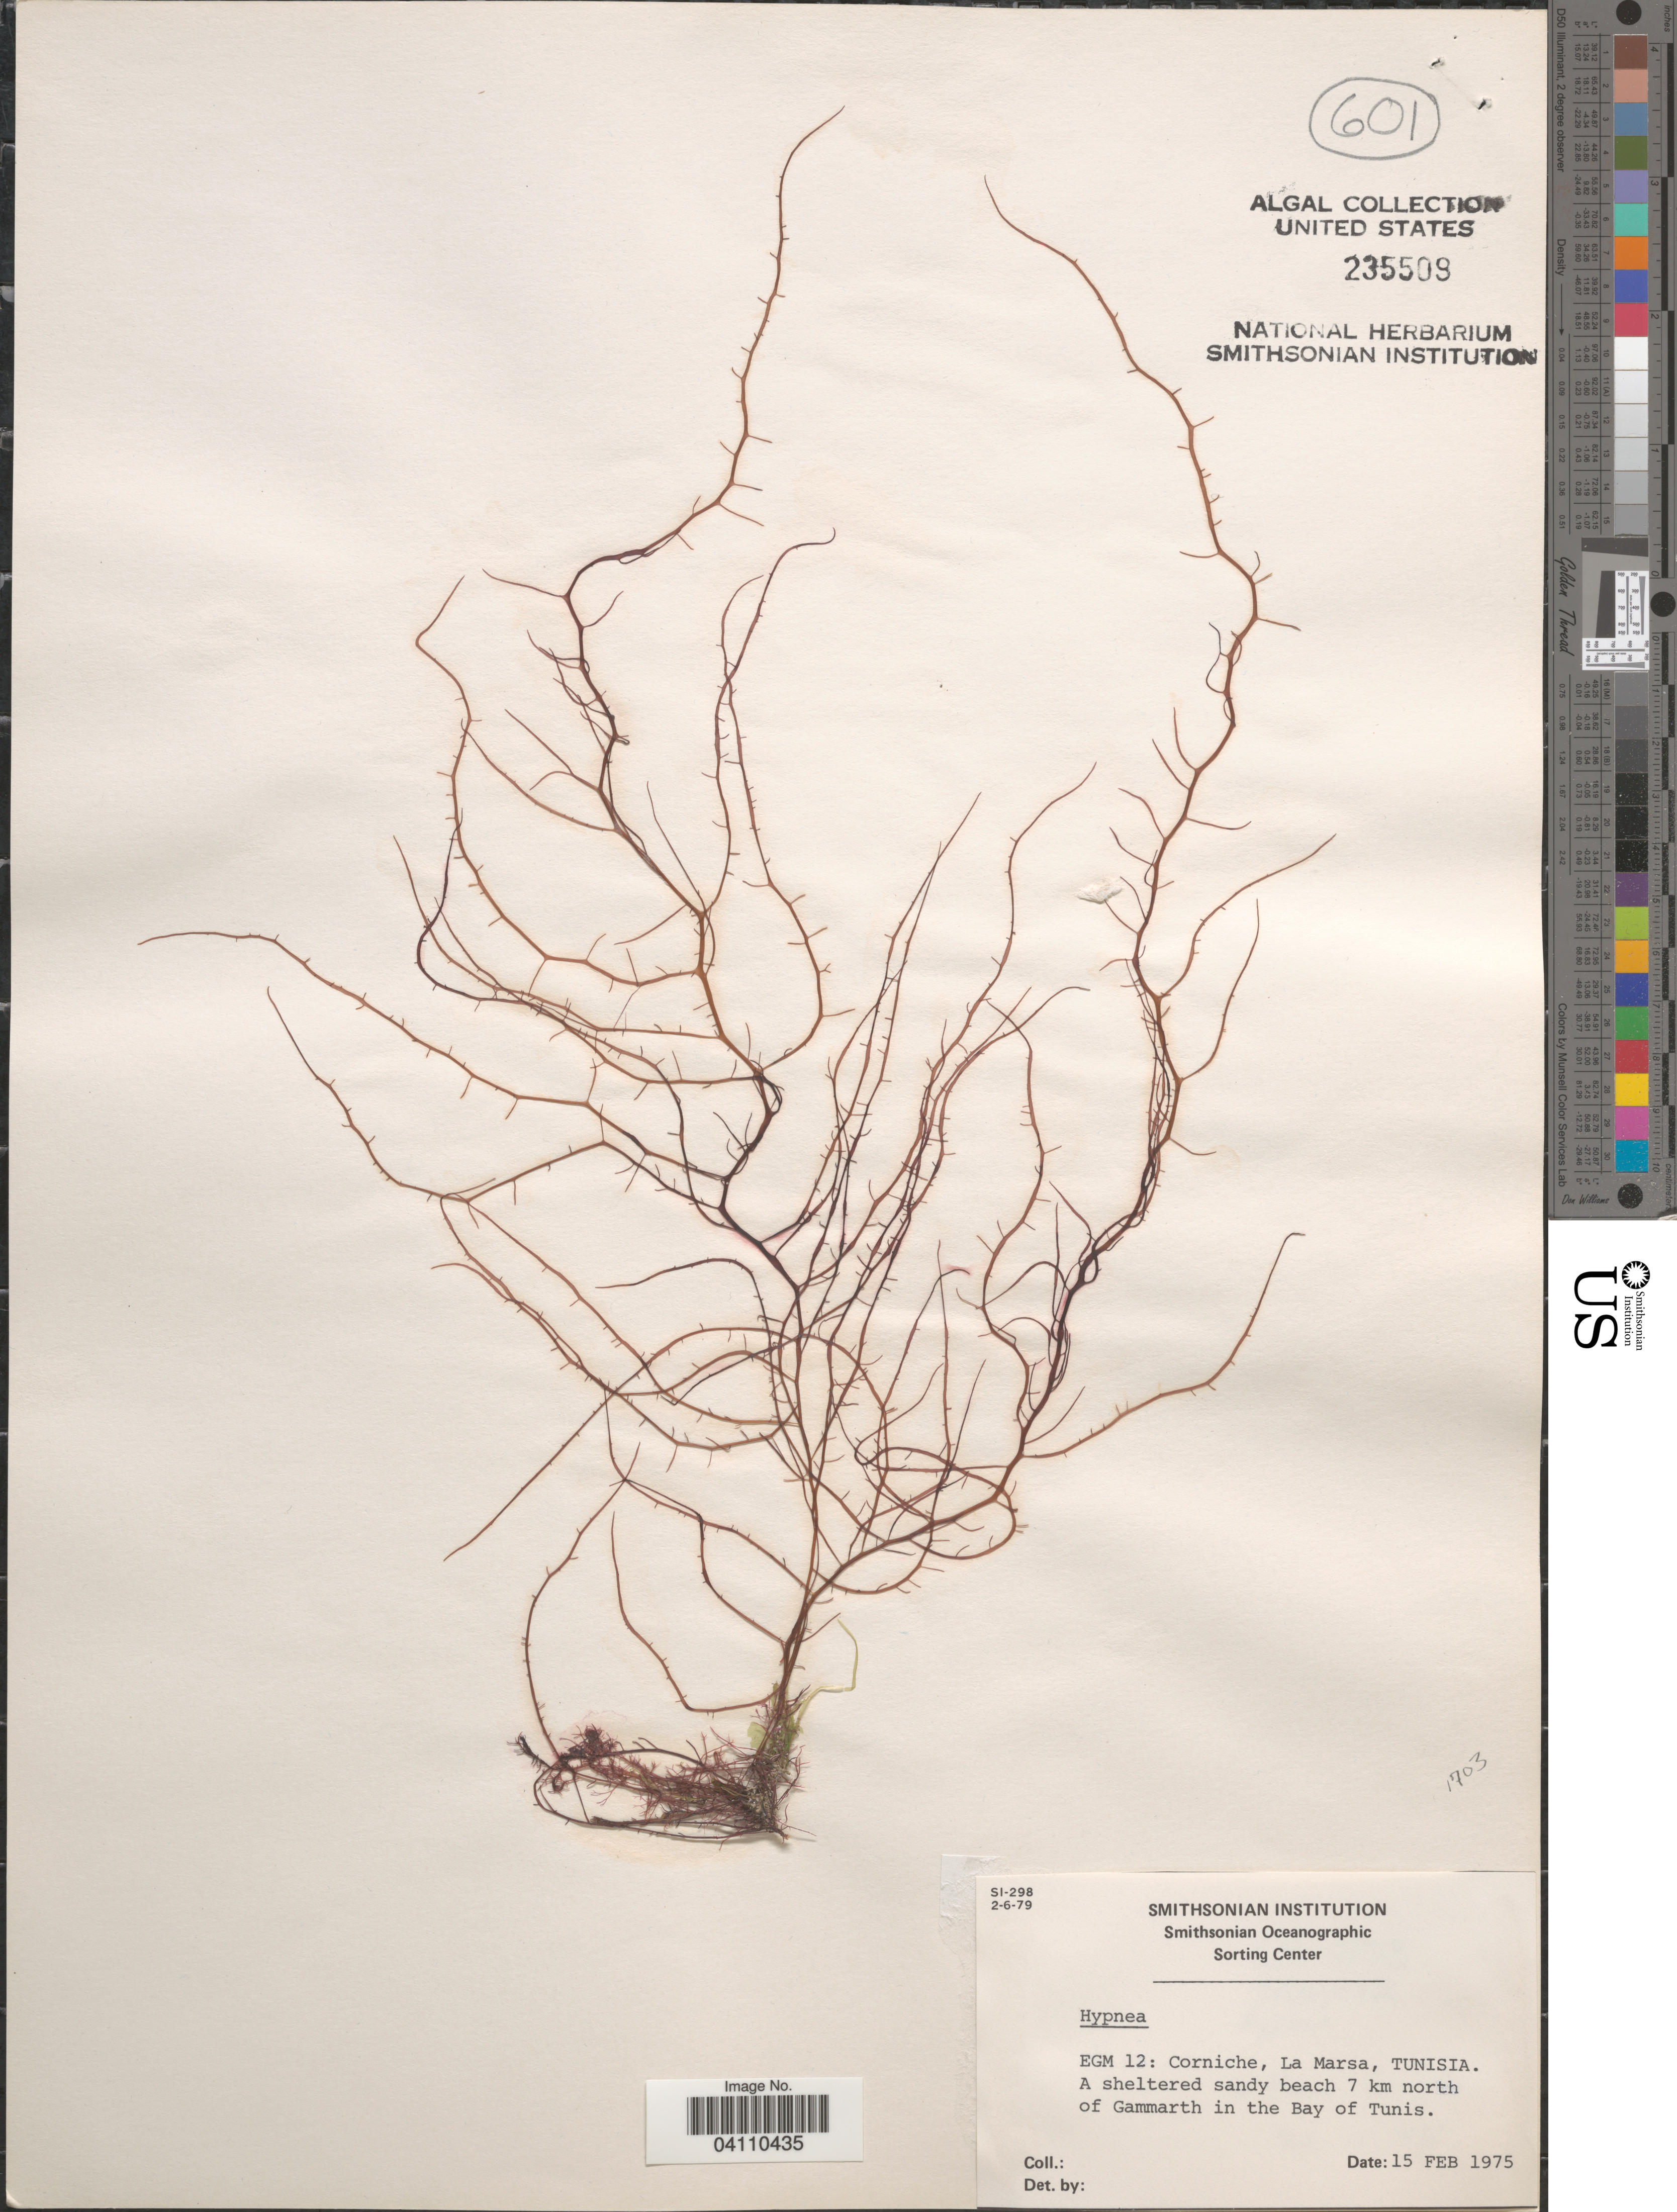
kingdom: Plantae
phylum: Rhodophyta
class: Florideophyceae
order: Gigartinales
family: Cystocloniaceae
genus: Hypnea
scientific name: Hypnea sp.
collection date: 1975-02-15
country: Tunisia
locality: EGM 12: Corniche, La Marsa, Tunisia. A sheltered sandy beach 7 km north of Gammarth in the Bay of Tunis.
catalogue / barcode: US 235509